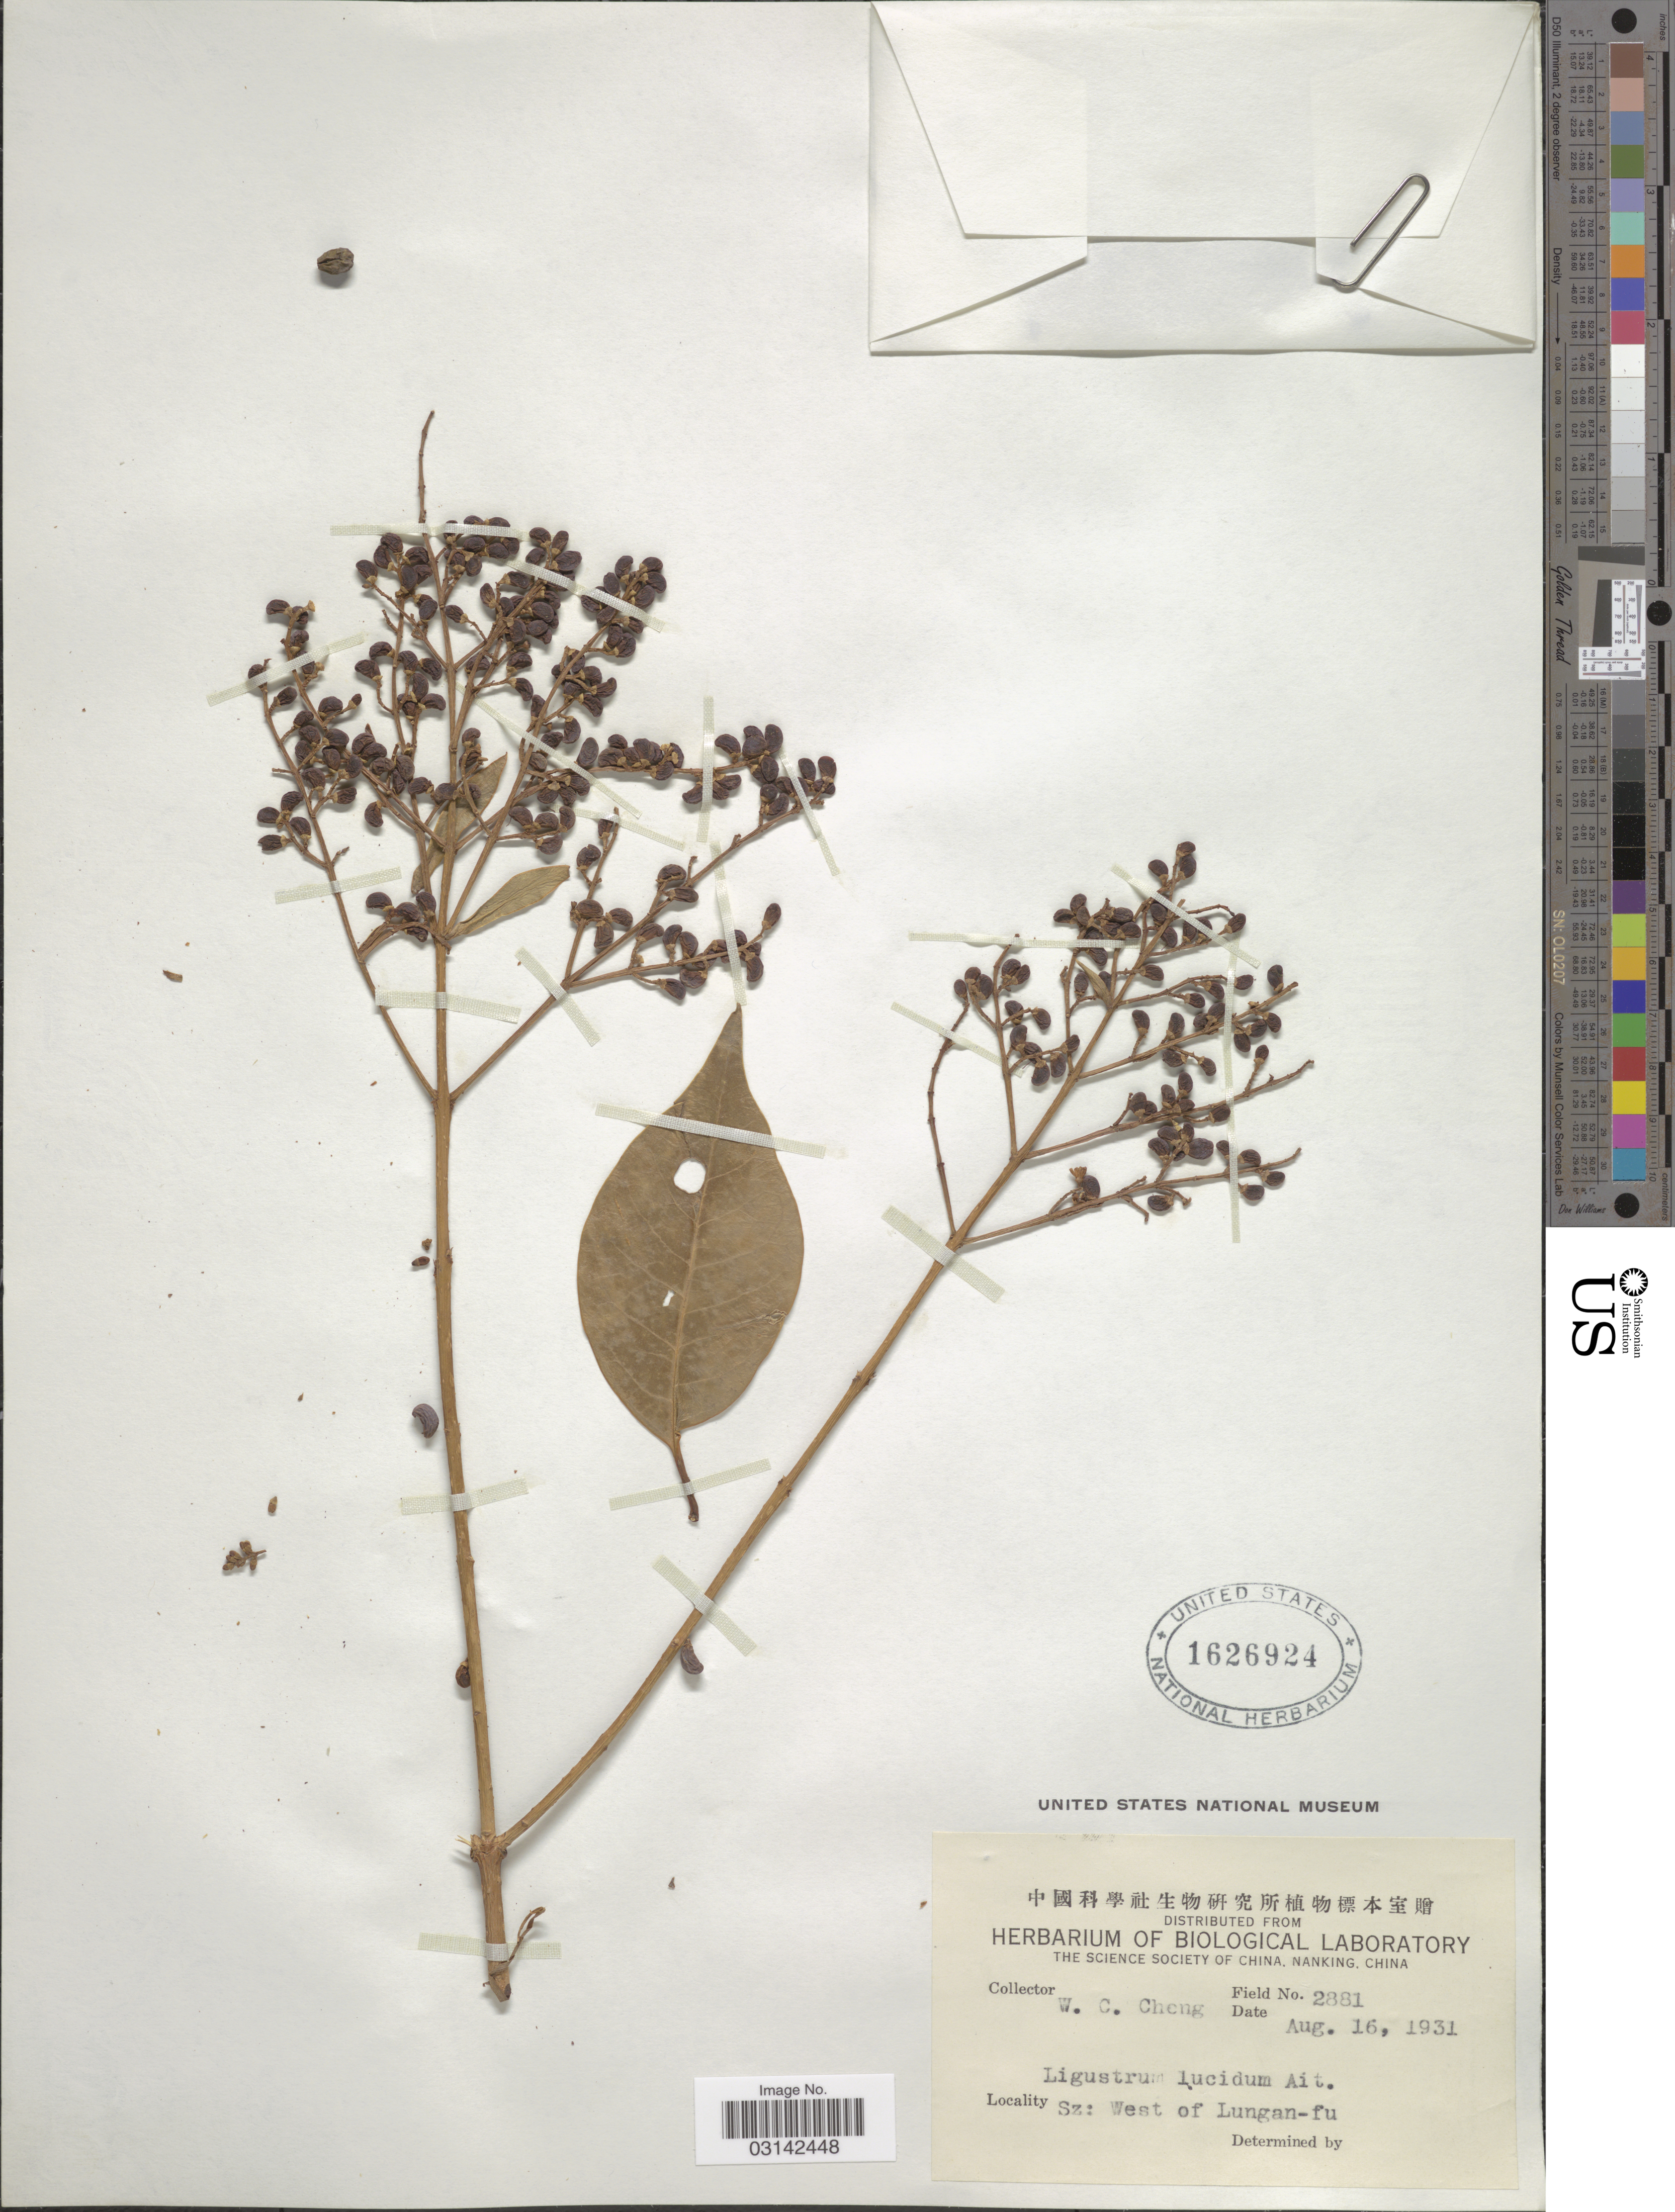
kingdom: Plantae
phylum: Tracheophyta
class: Magnoliopsida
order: Lamiales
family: Oleaceae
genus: Ligustrum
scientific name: Ligustrum lucidum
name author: W.T. Aiton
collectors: W. C. Cheng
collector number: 2881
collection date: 1931-08-16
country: China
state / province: Sichuan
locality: Sz: West of Lungan-fu.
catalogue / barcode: US 1626924